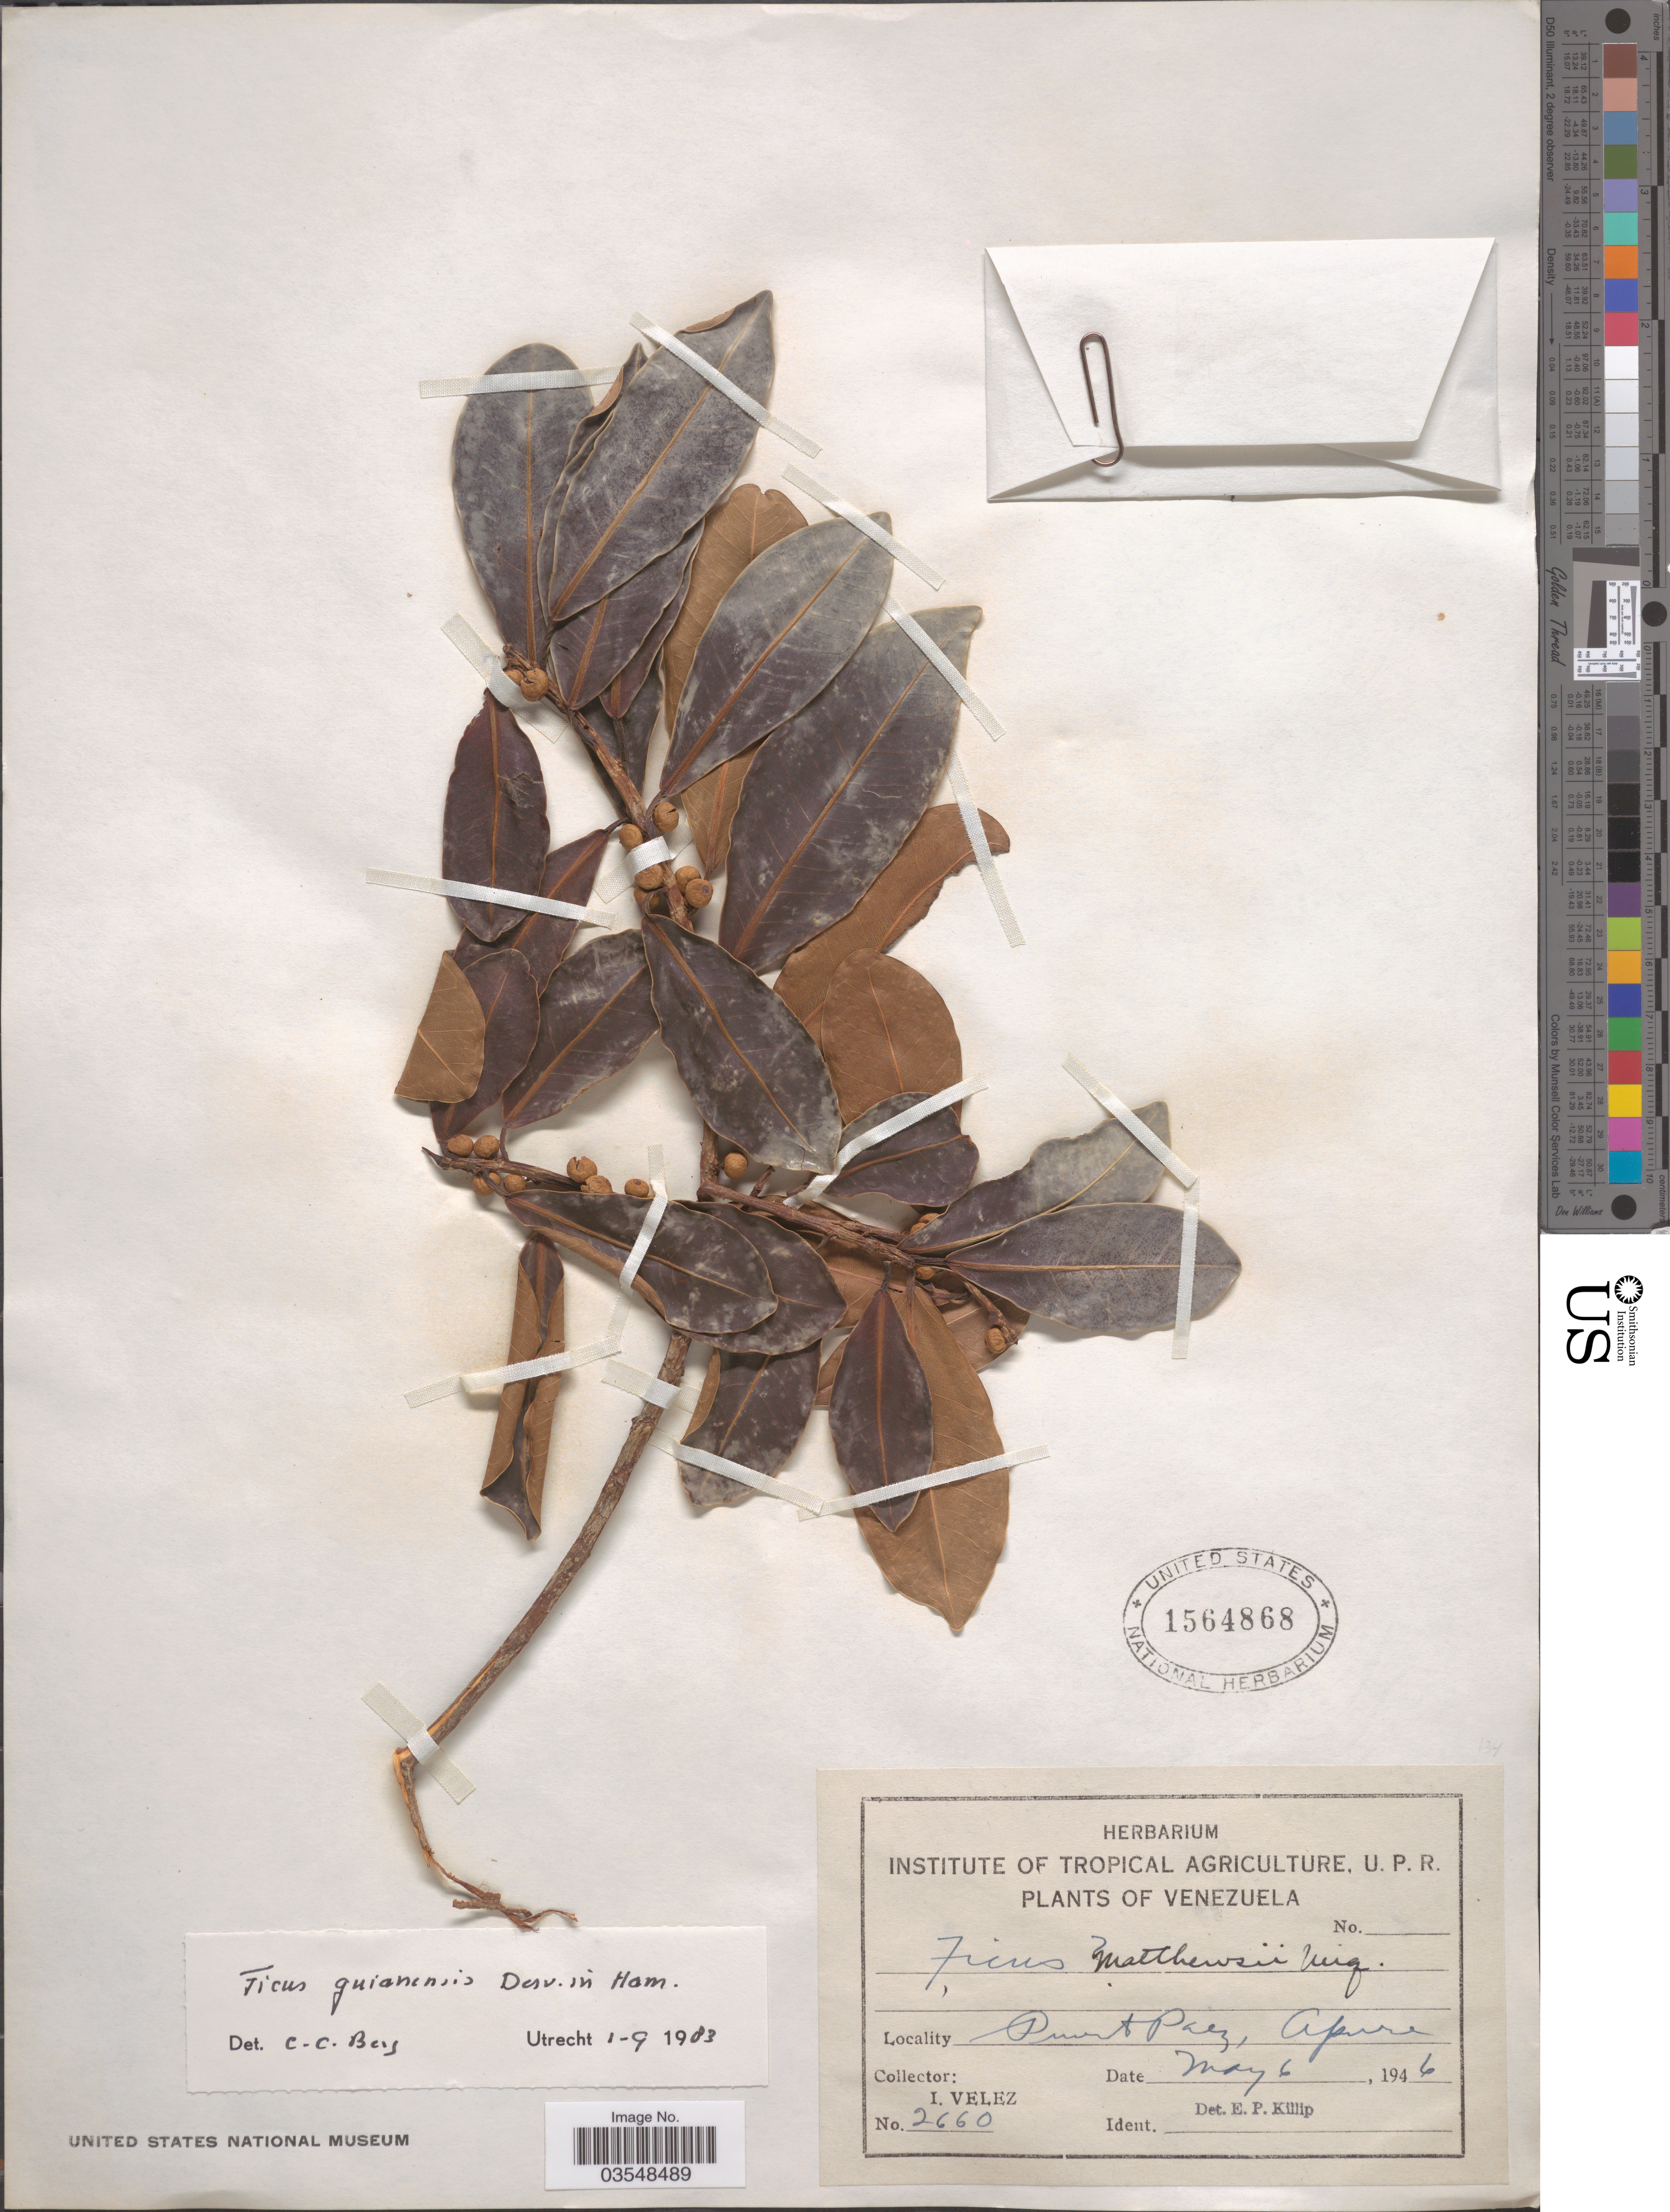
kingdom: Plantae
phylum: Tracheophyta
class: Magnoliopsida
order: Rosales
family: Moraceae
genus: Ficus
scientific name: Ficus guianensis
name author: Desv. ex Ham.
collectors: I. Velez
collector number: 2660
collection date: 1946-05-06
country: Venezuela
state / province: Apure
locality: Puerto Paez.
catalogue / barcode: US 1564868